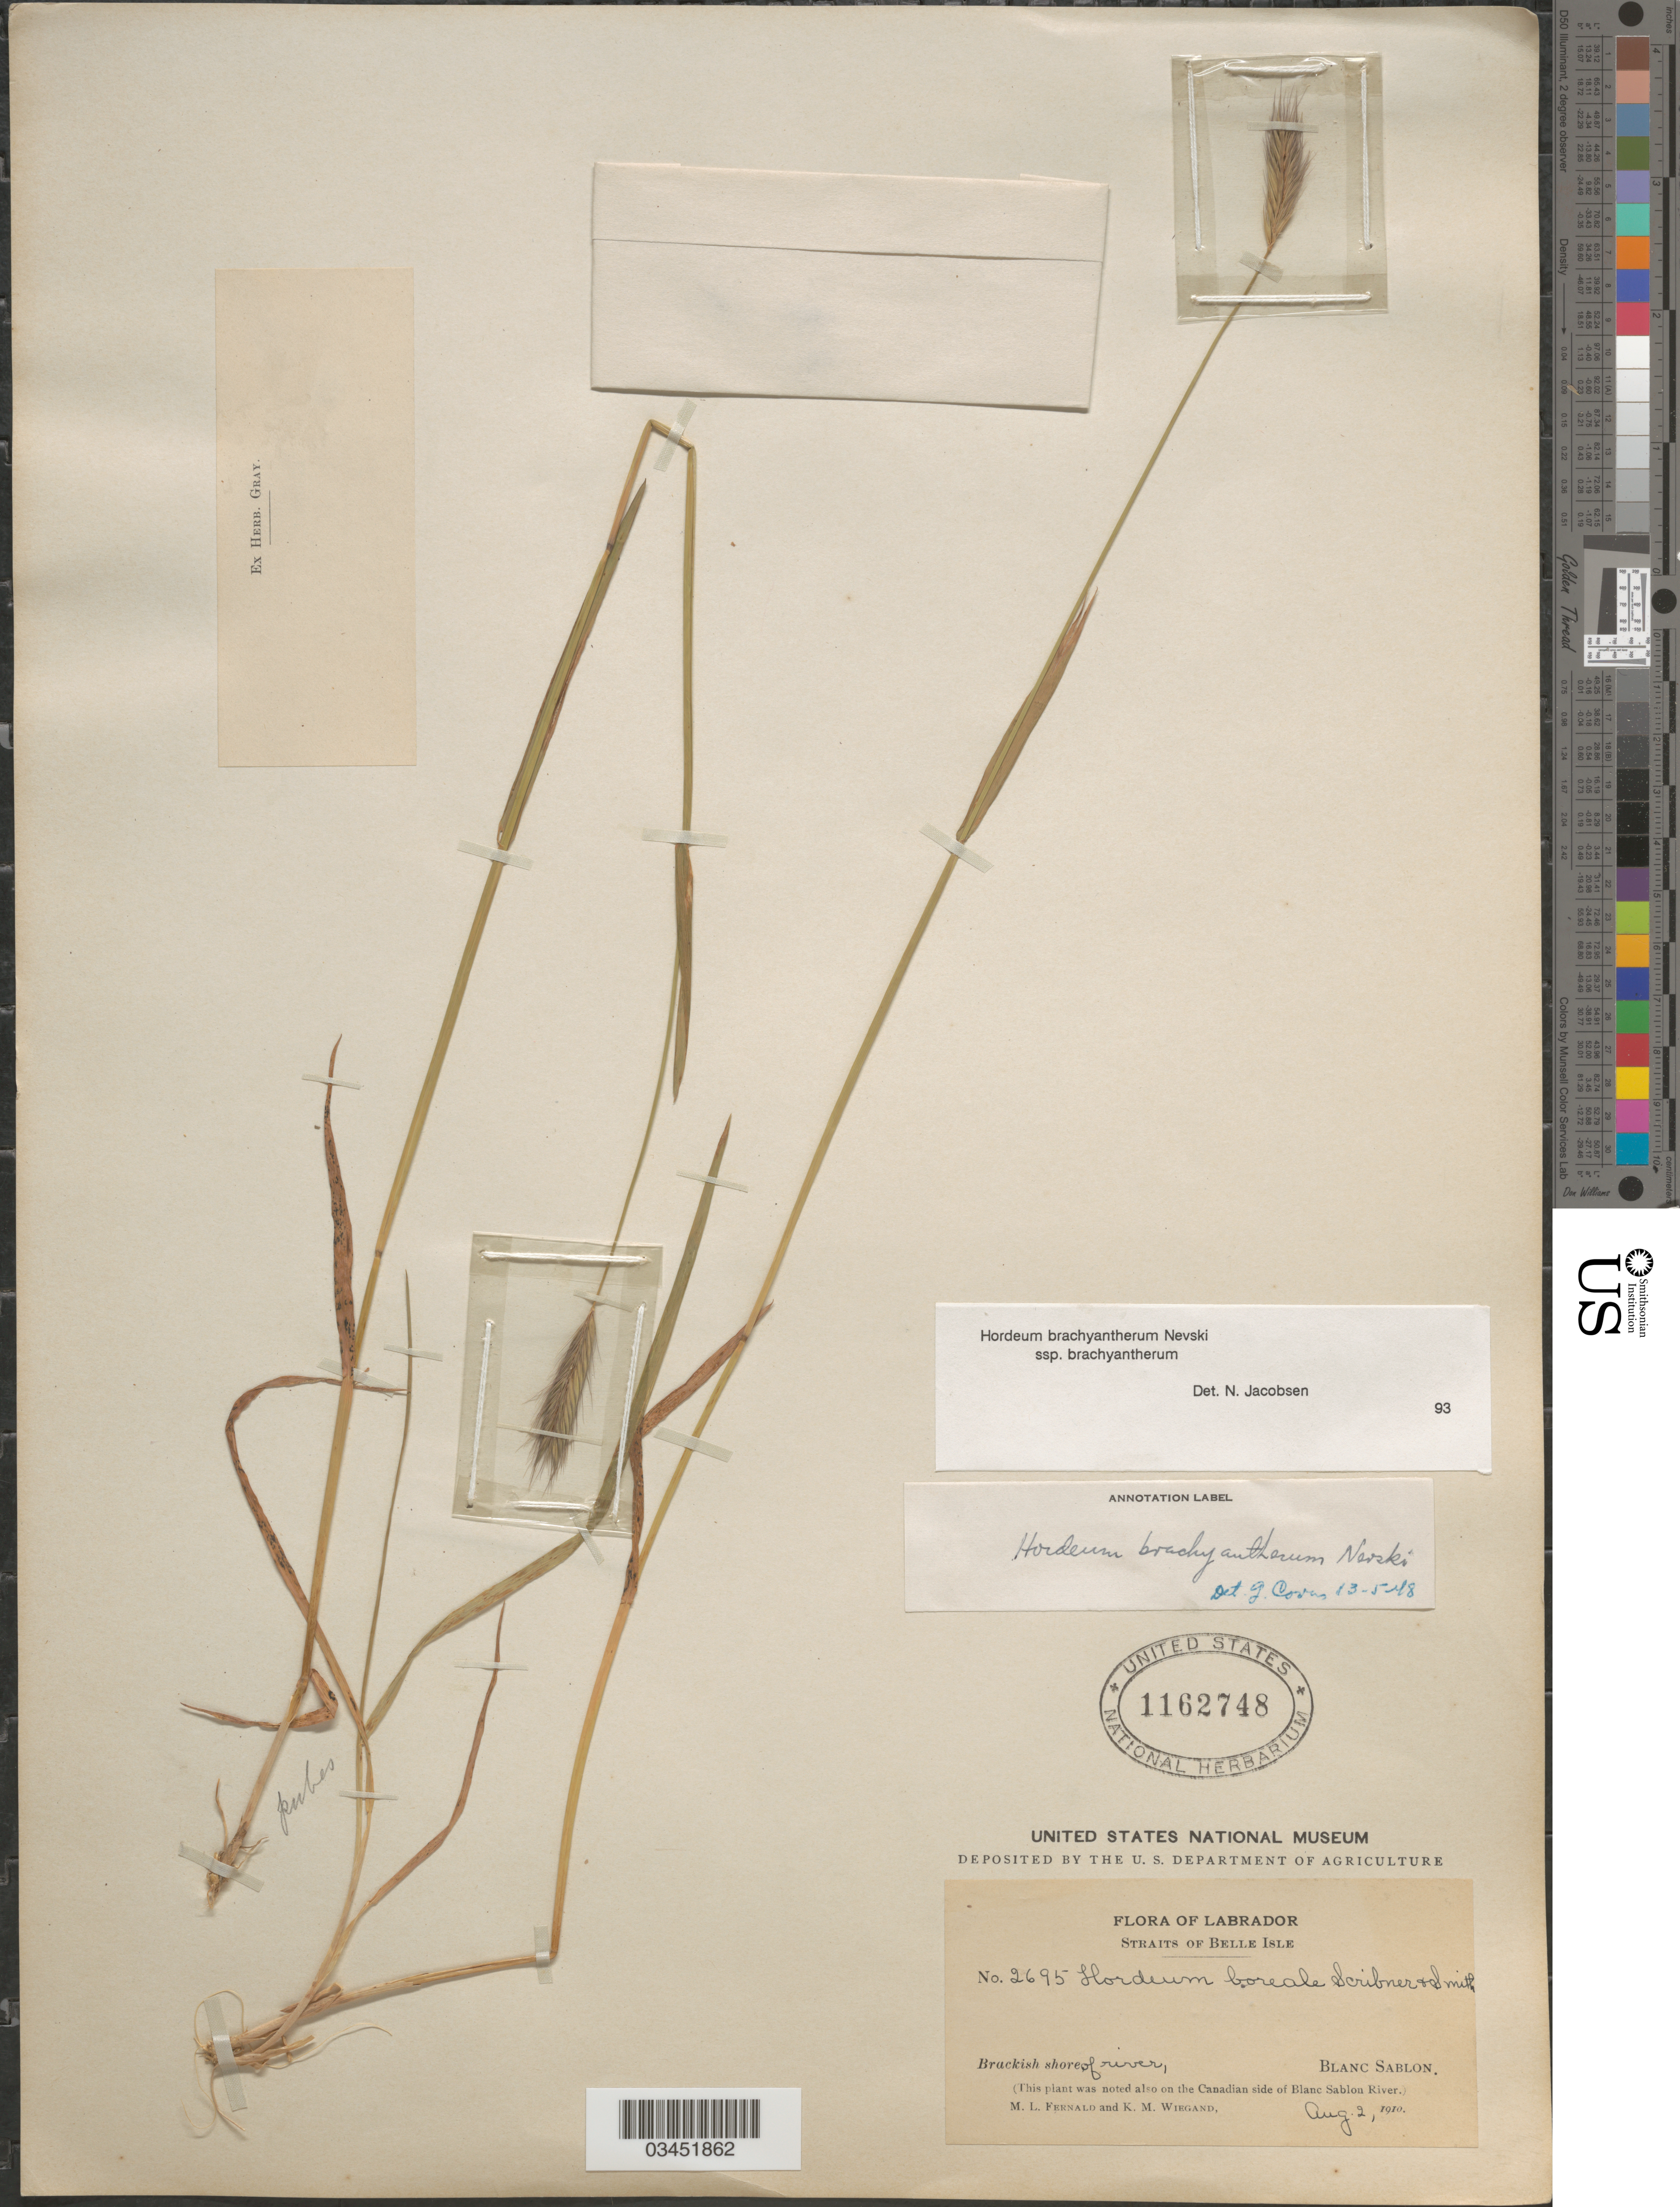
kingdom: Plantae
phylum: Tracheophyta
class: Liliopsida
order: Poales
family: Poaceae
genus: Hordeum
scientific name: Hordeum brachyantherum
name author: Nevski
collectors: M. L. Fernald & K. M. Wiegand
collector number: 2695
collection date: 1910-08-02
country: Canada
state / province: Newfoundland and Labrador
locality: Labrador. Straits of Belle Isle. Brackish shore of river, Blanc Sablon. (This plant was noted also on the Canadian side of Blanc Sablon River).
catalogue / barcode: US 1162748